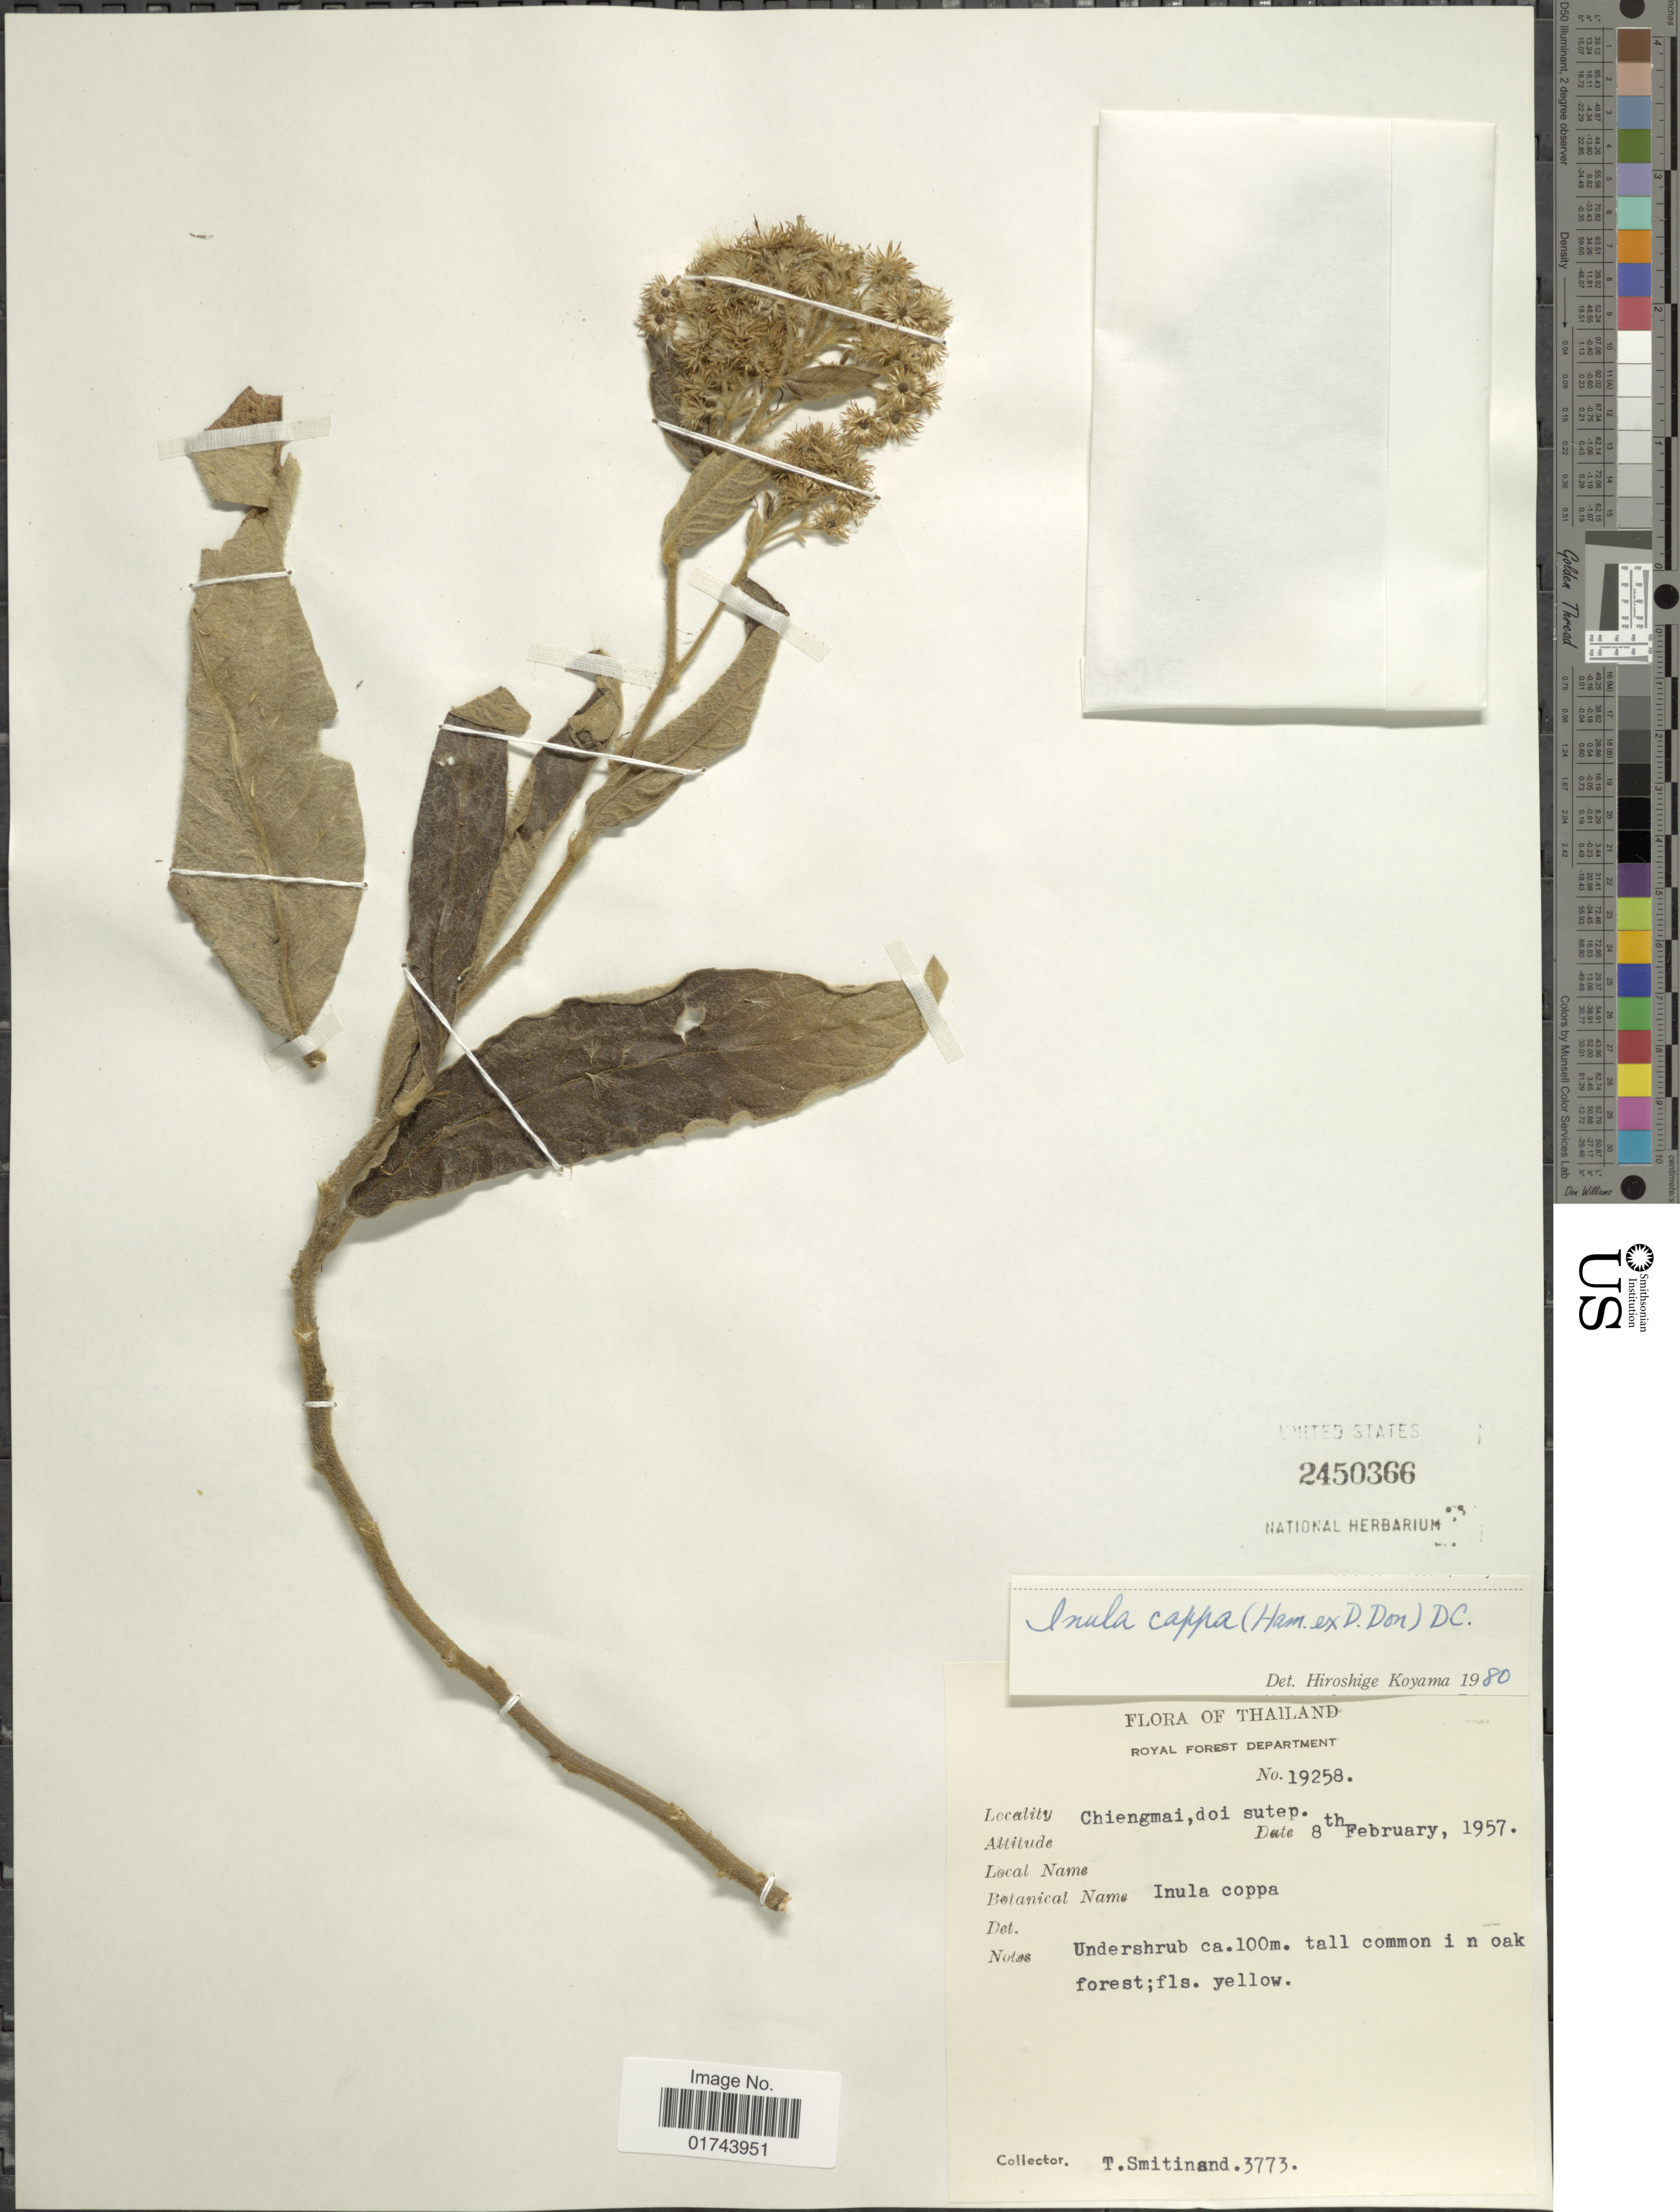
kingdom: Plantae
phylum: Tracheophyta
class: Magnoliopsida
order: Asterales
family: Asteraceae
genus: Inula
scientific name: Inula cappa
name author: (Buch.-Ham. ex D. Don) DC.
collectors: T. Smitinand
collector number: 3773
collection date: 1957-02-08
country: Thailand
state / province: Chiang Mai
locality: Chiengmai, doi sutep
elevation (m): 100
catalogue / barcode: US 2450366